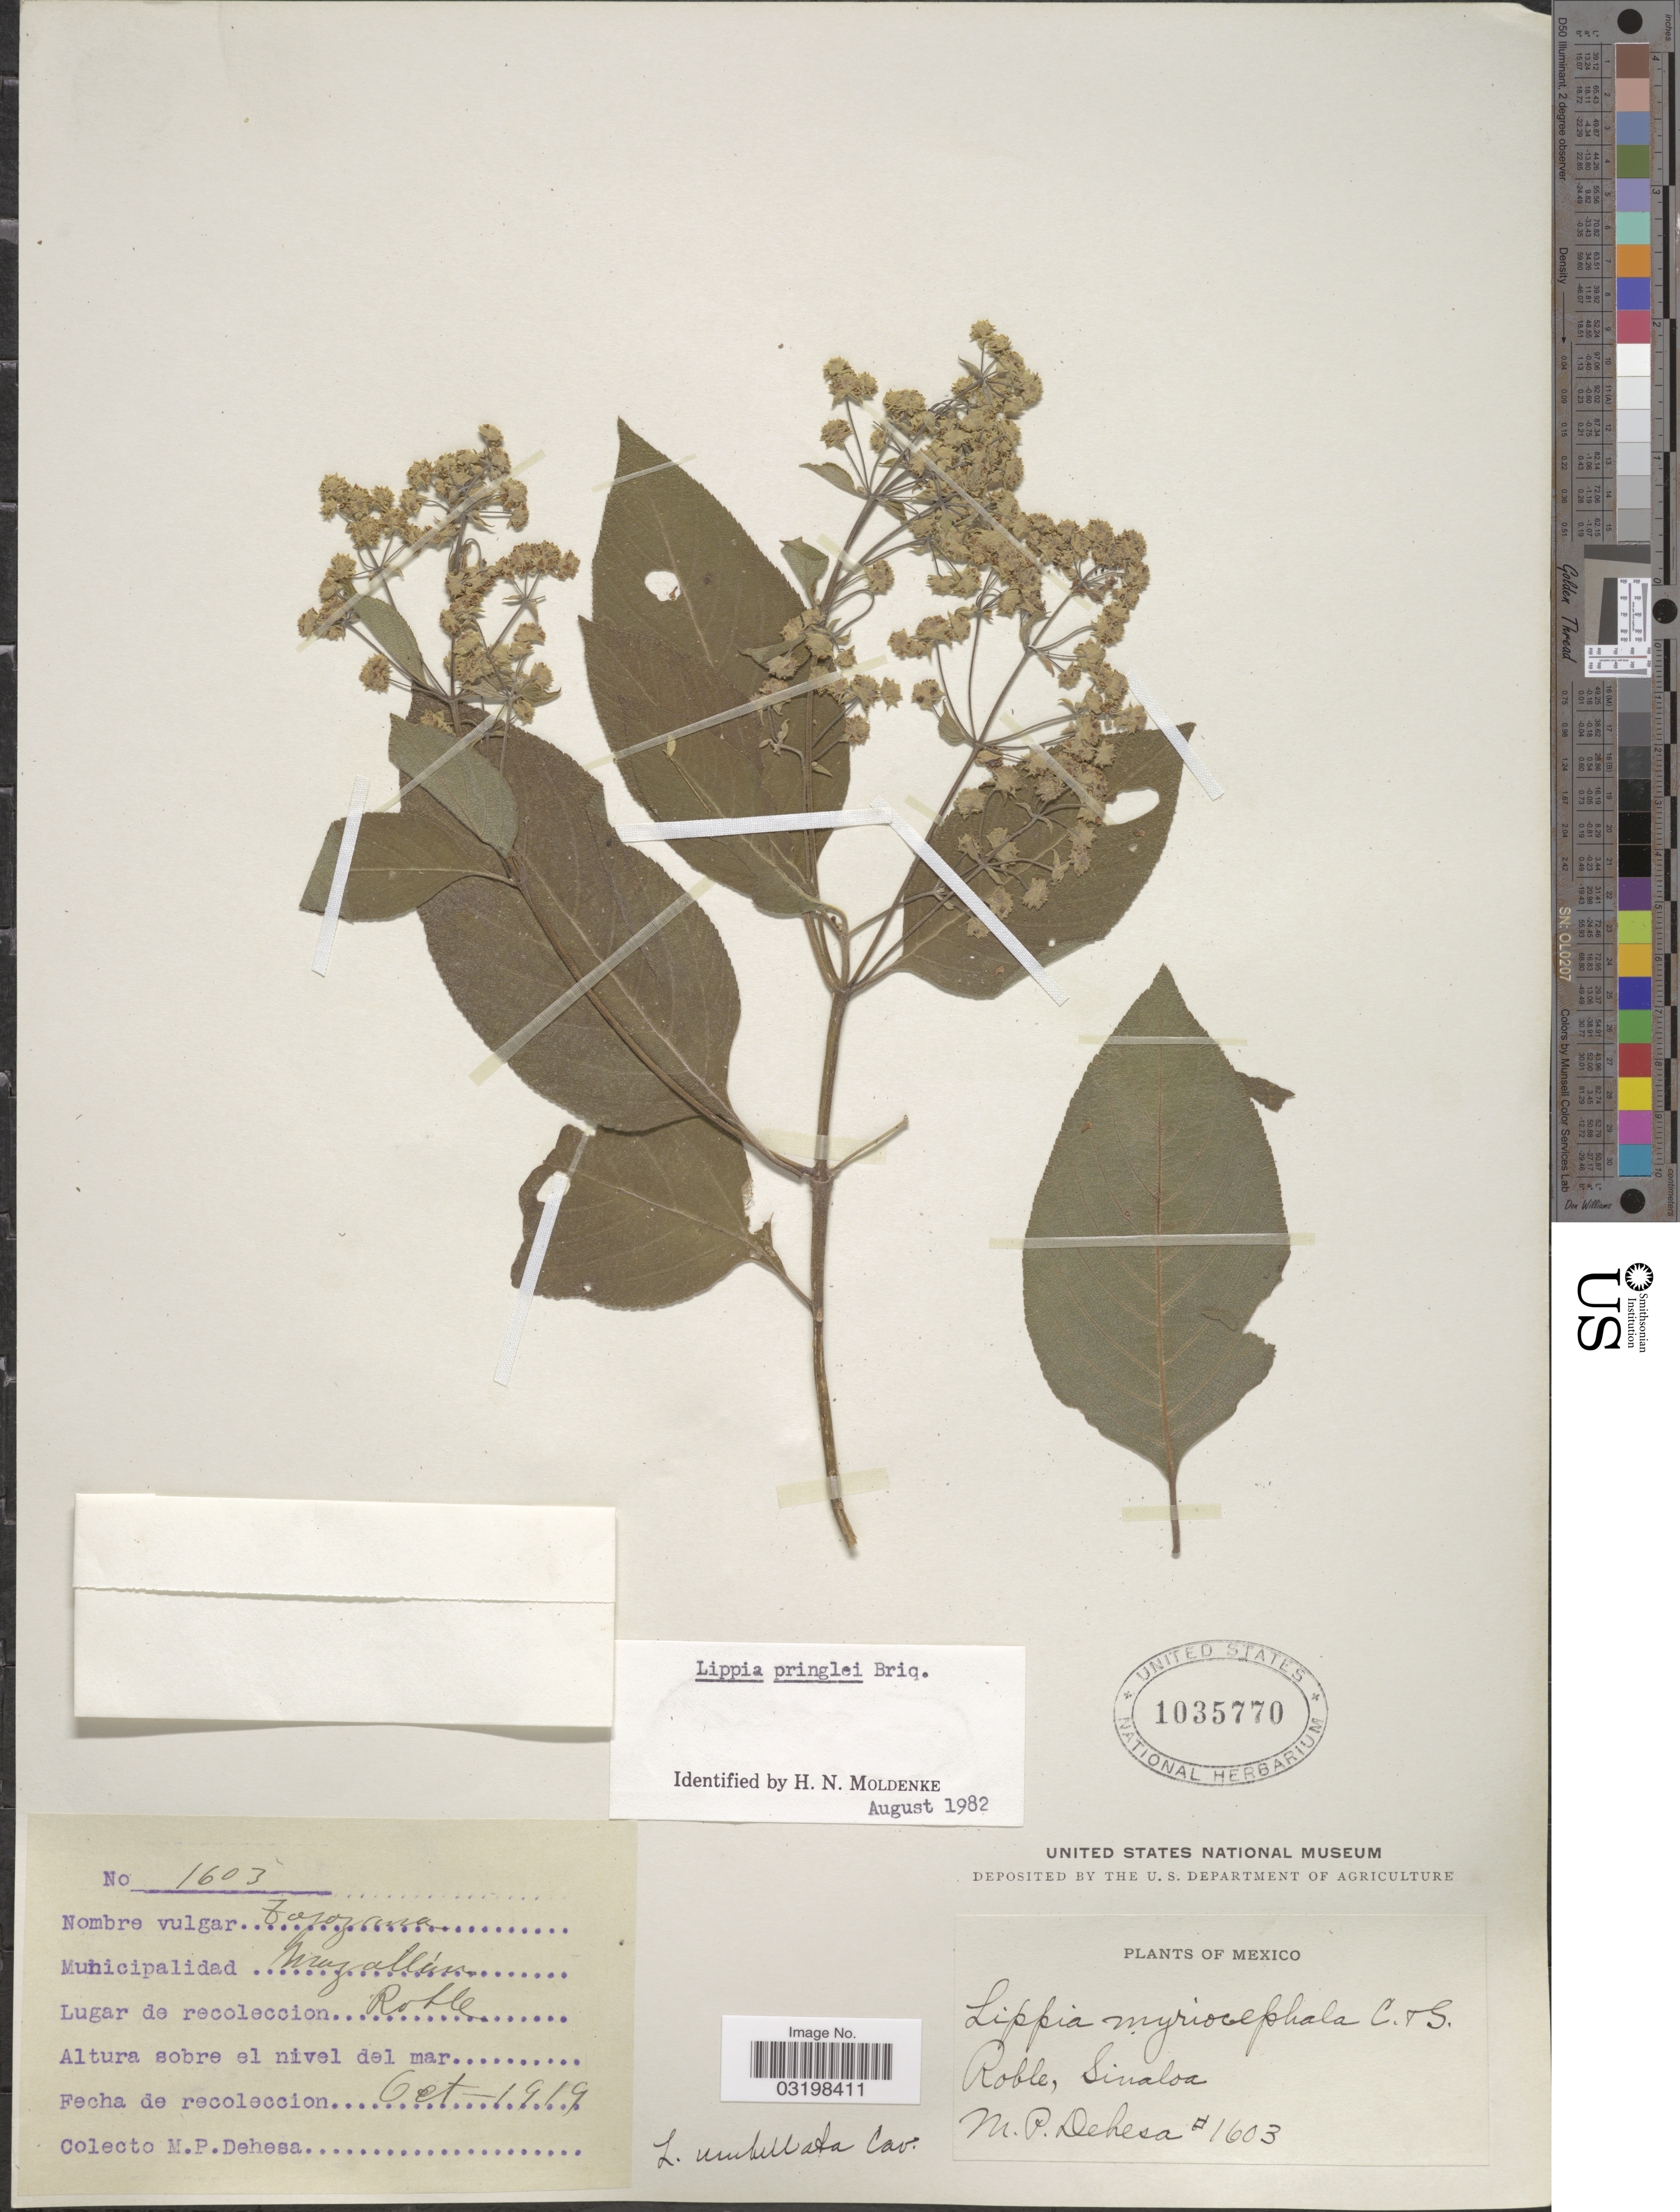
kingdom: Plantae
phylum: Tracheophyta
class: Magnoliopsida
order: Lamiales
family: Verbenaceae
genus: Lippia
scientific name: Lippia umbellata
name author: Cav.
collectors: M. Dehesa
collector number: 1603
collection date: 1919-10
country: Mexico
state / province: Sinaloa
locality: Municipalidad Mazatlan. Roble.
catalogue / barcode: US 1035770